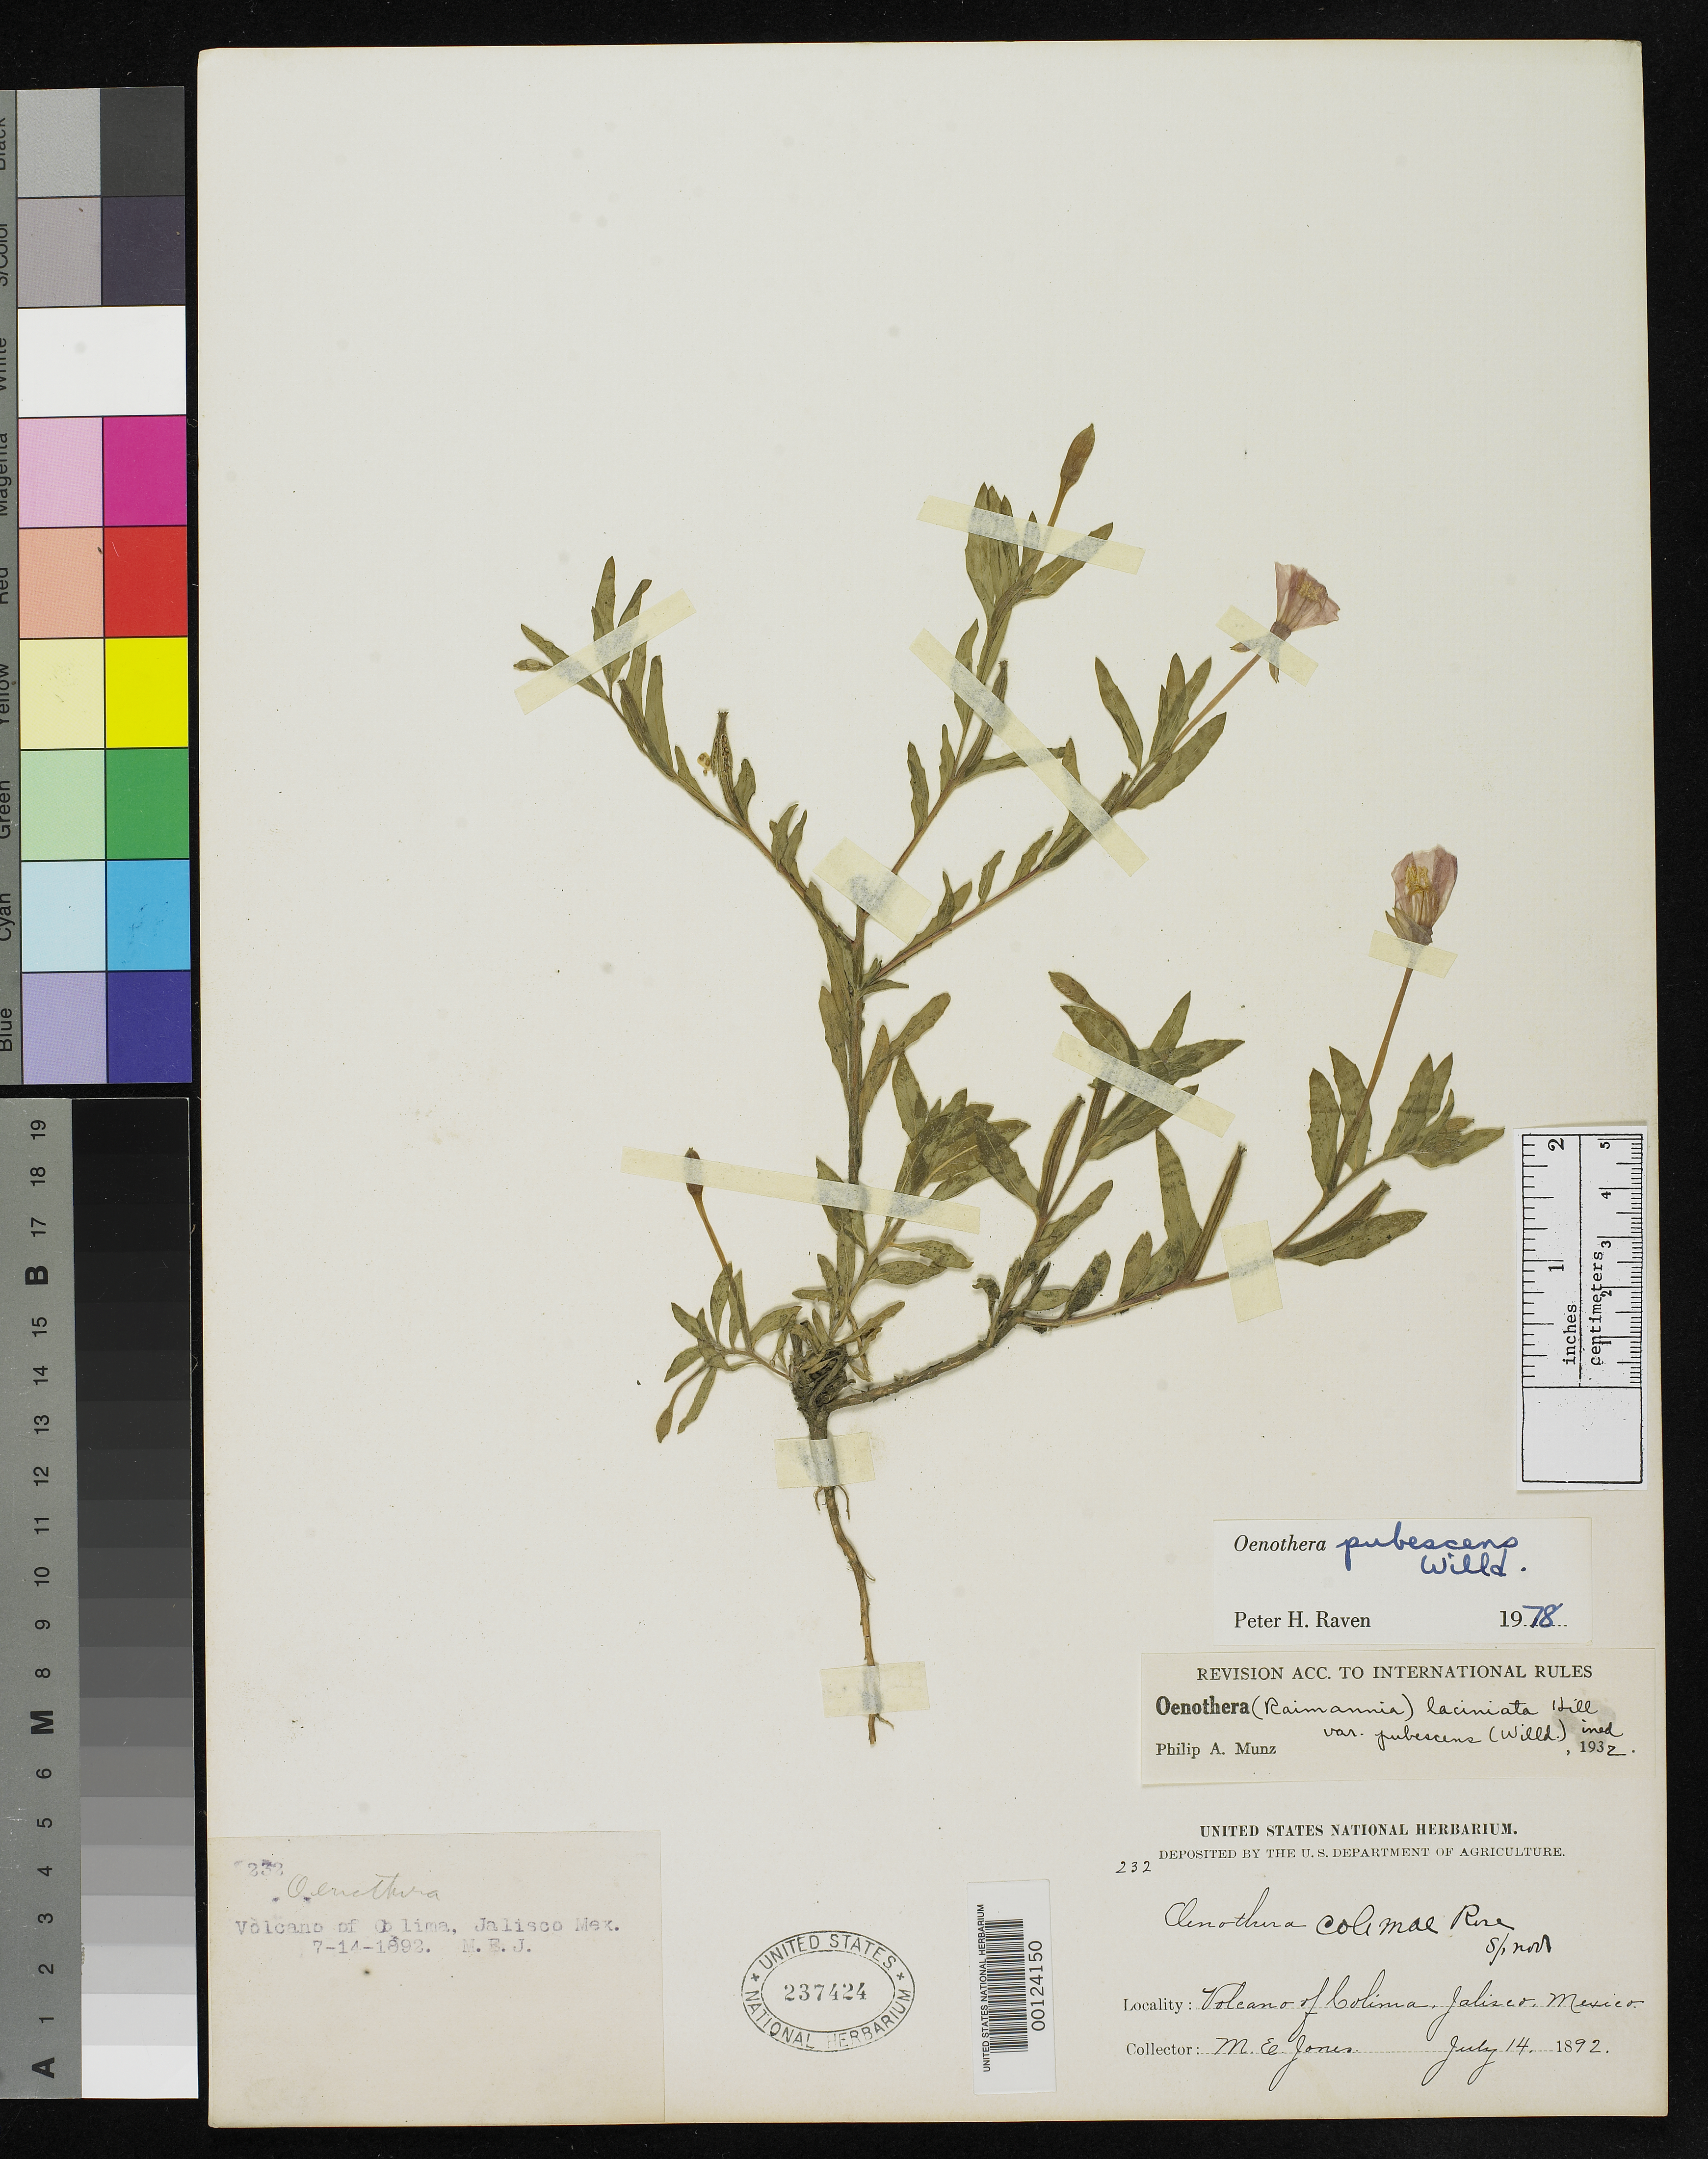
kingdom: Plantae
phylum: Tracheophyta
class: Magnoliopsida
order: Myrtales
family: Onagraceae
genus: Raimannia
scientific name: Raimannia colimae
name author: Rose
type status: Holotype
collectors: M. E. Jones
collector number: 232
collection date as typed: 14 Jul 1892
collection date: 1892-07-14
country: Mexico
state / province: Jalisco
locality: Colima Volcano.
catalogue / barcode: US 237424